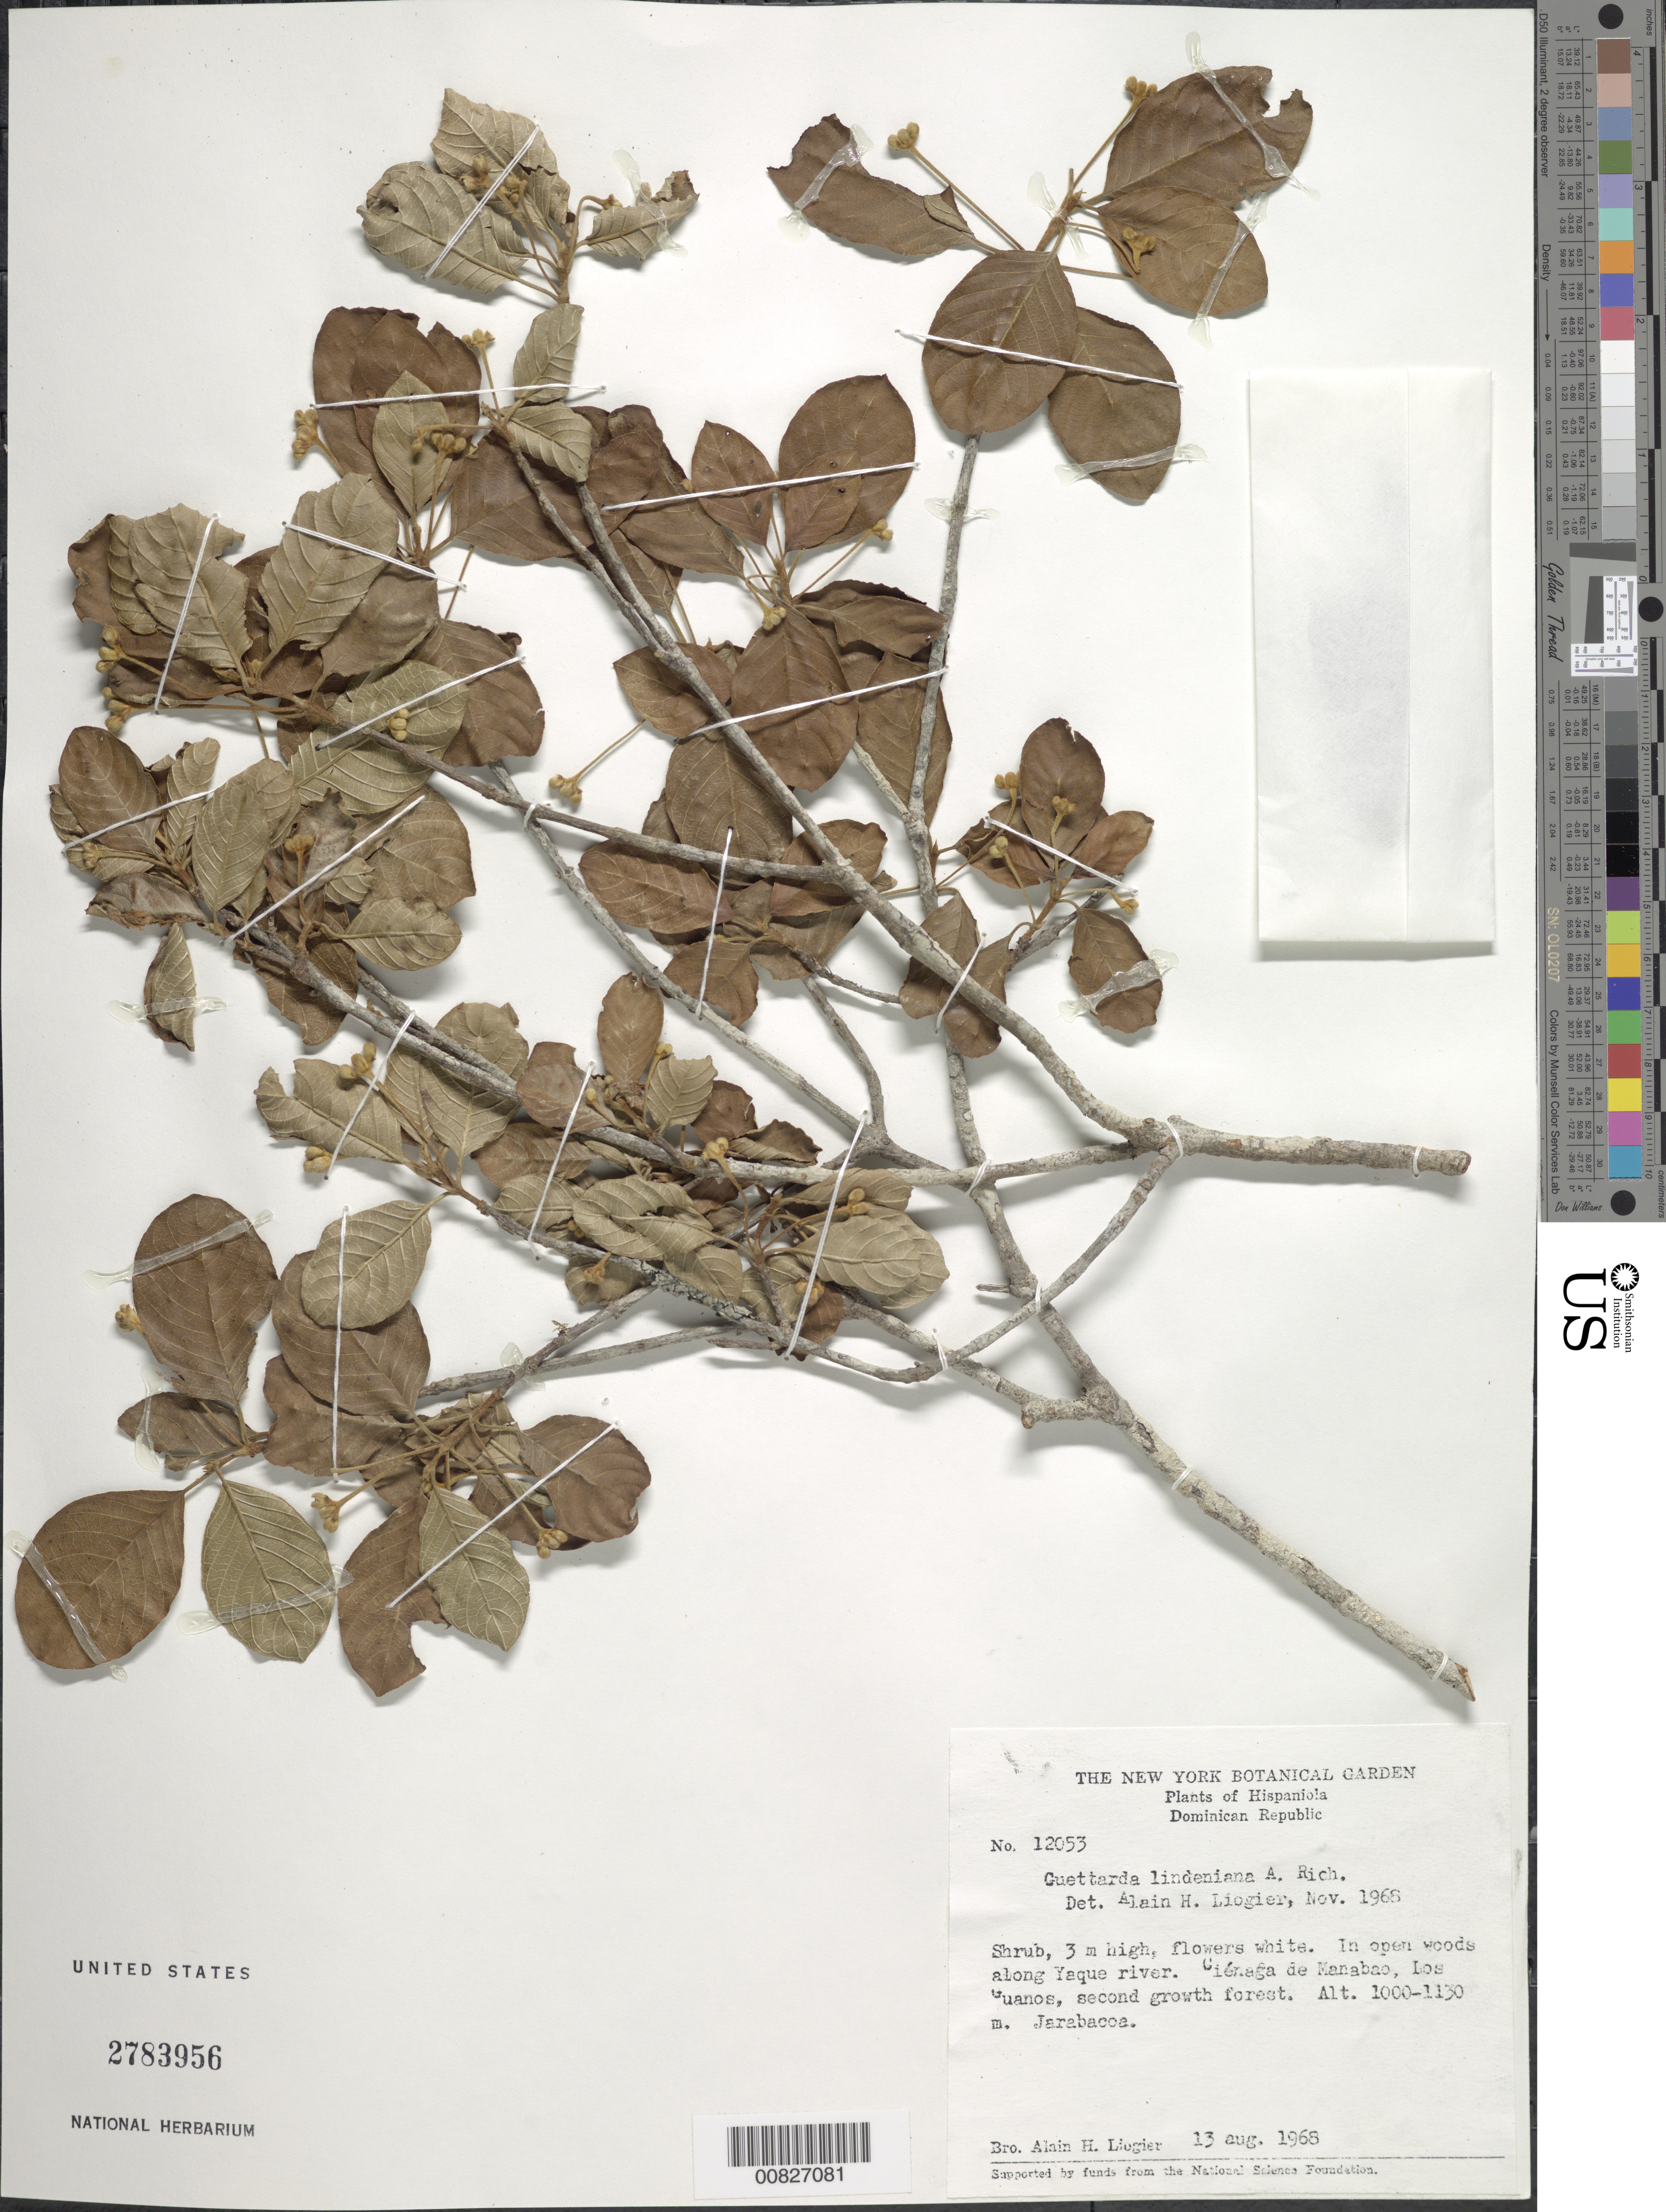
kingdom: Plantae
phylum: Tracheophyta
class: Magnoliopsida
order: Gentianales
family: Rubiaceae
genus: Guettarda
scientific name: Guettarda lindeniana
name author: A. Rich.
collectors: A. H. Liogier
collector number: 12053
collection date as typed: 13 Aug 1968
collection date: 1968-08-13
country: Dominican Republic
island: Hispaniola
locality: Yaque River, Ciénaga de Manabao, Los Guanos, Jarabacoa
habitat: In open woods along river of second growth forest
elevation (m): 1000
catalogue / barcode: US 2783956